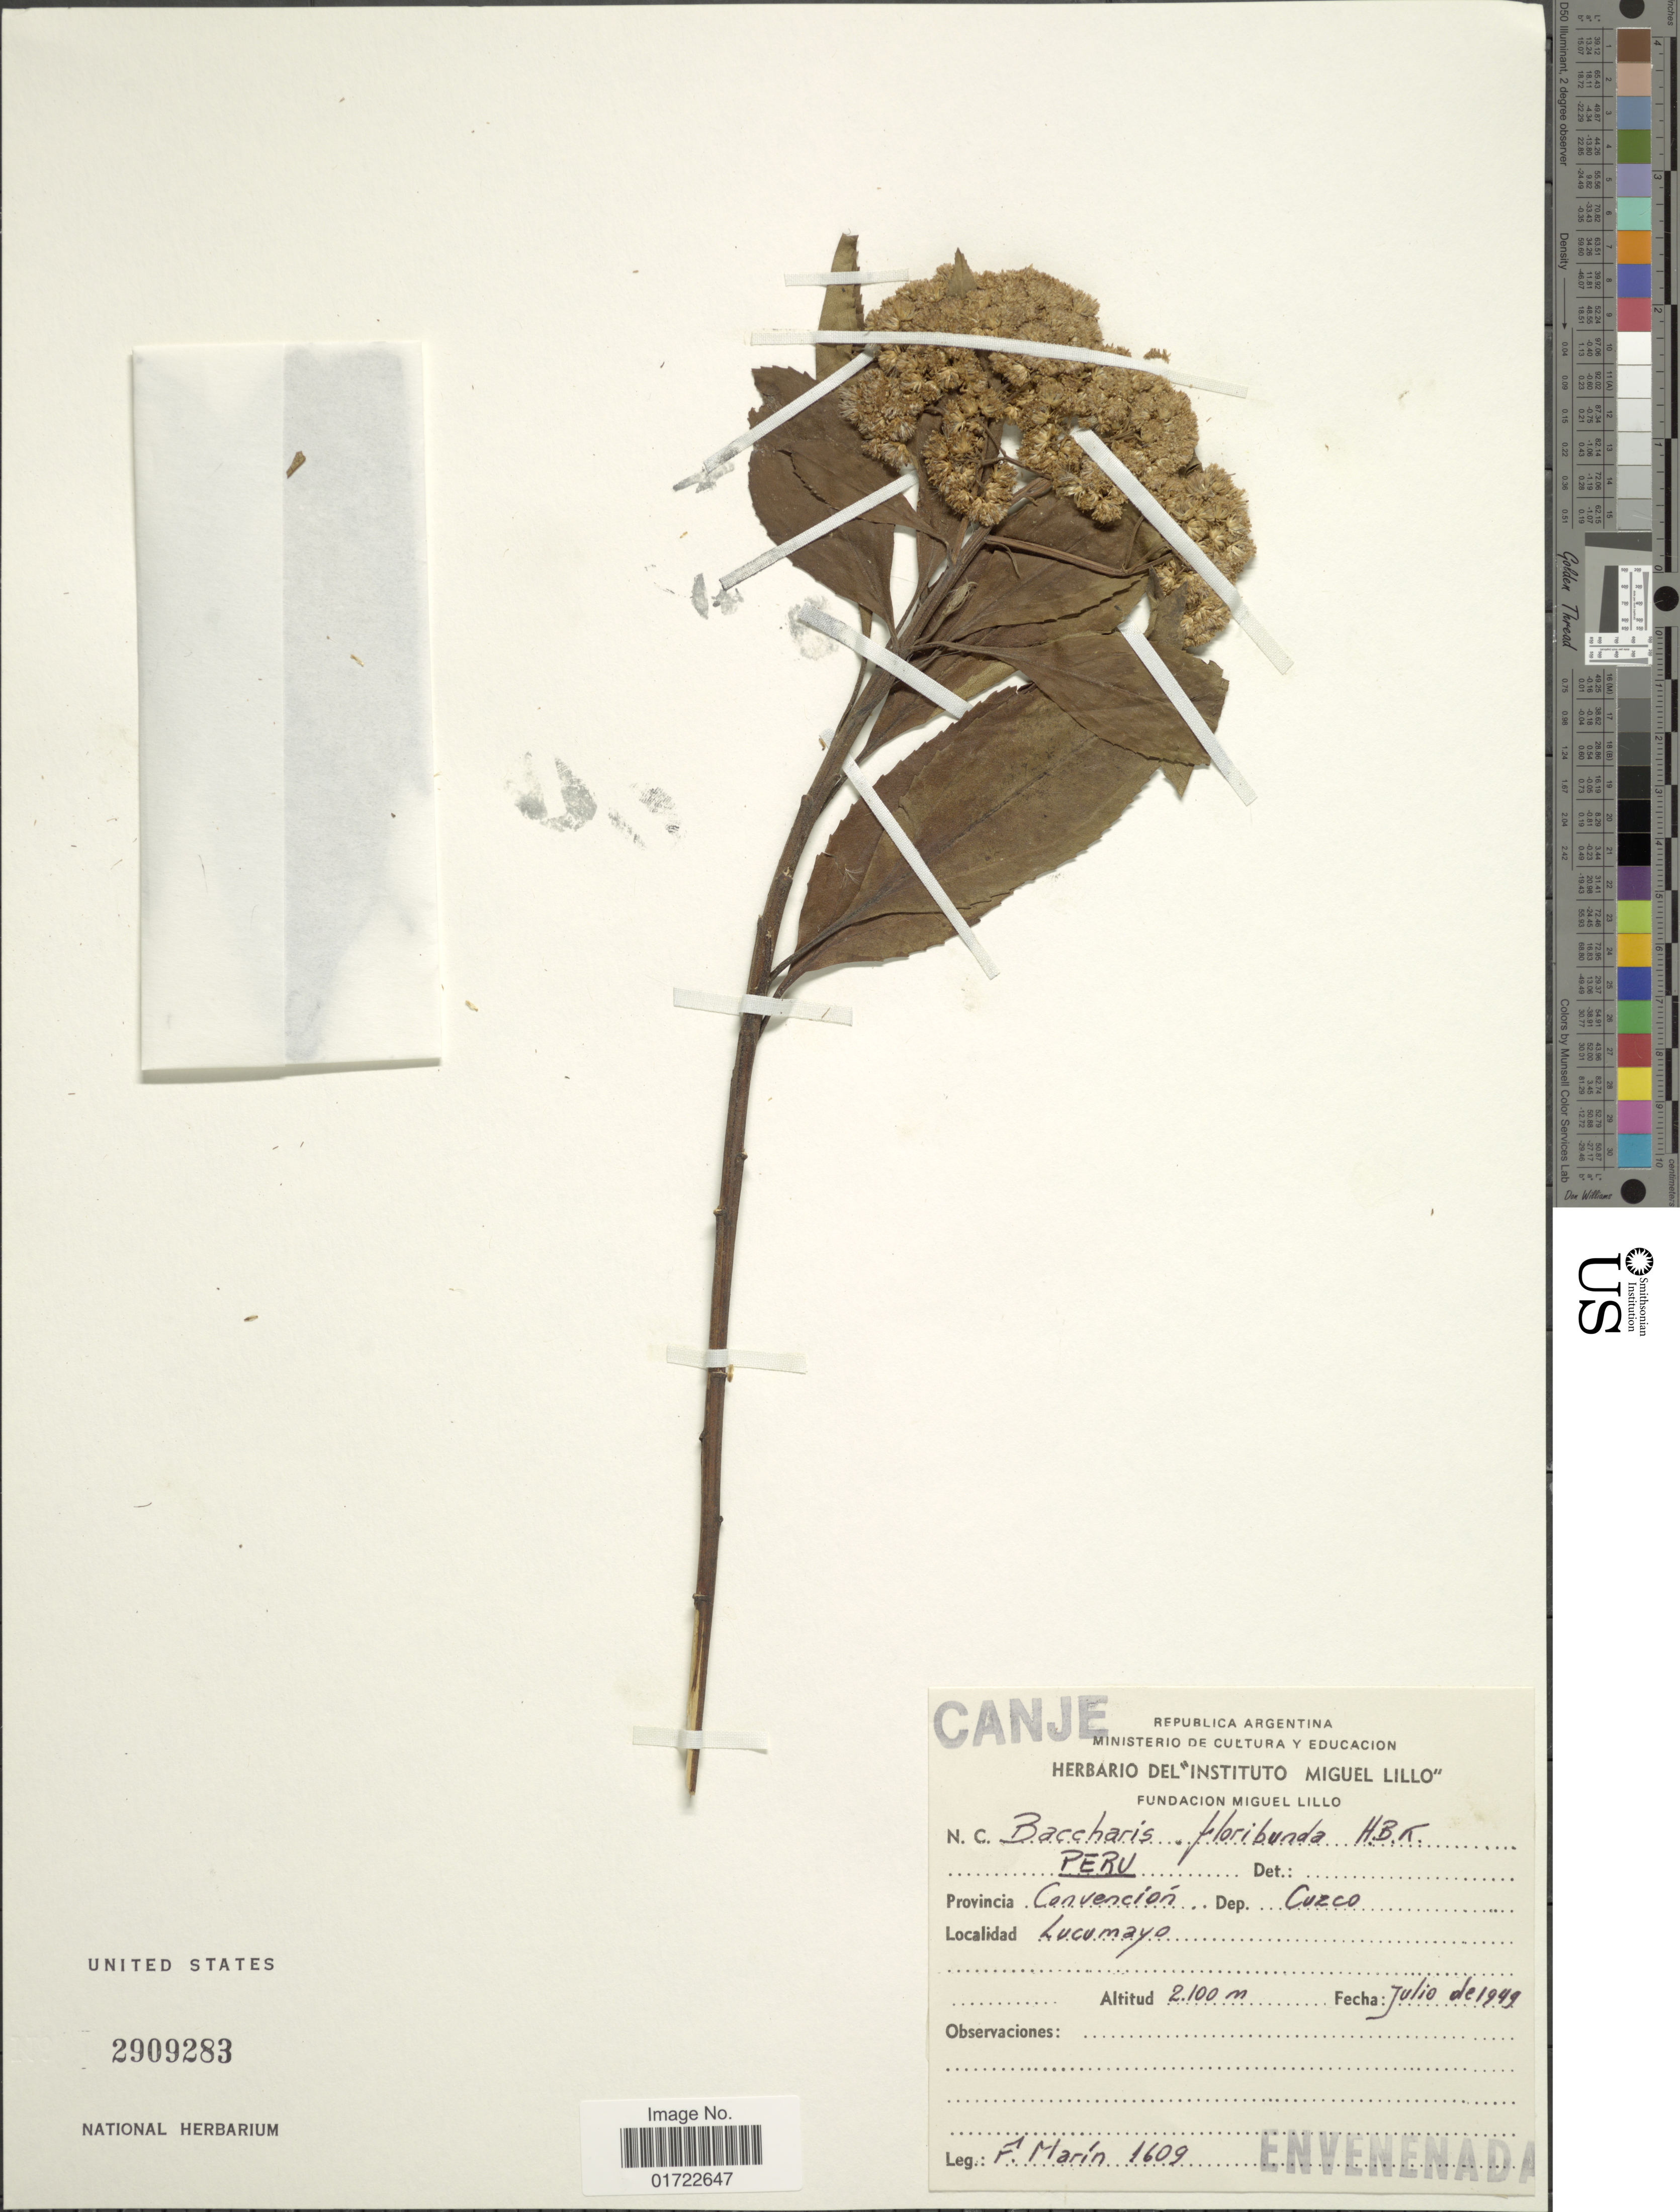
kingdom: Plantae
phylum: Tracheophyta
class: Magnoliopsida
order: Asterales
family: Asteraceae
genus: Baccharis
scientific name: Baccharis latifolia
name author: (Ruiz & Pav.) Pers.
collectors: F. Marin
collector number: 1609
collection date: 1949-07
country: Peru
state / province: Cusco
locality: Provincia. Convencion, Dep. Cuzco, Lucumayo.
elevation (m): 2100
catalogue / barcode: US 2909283